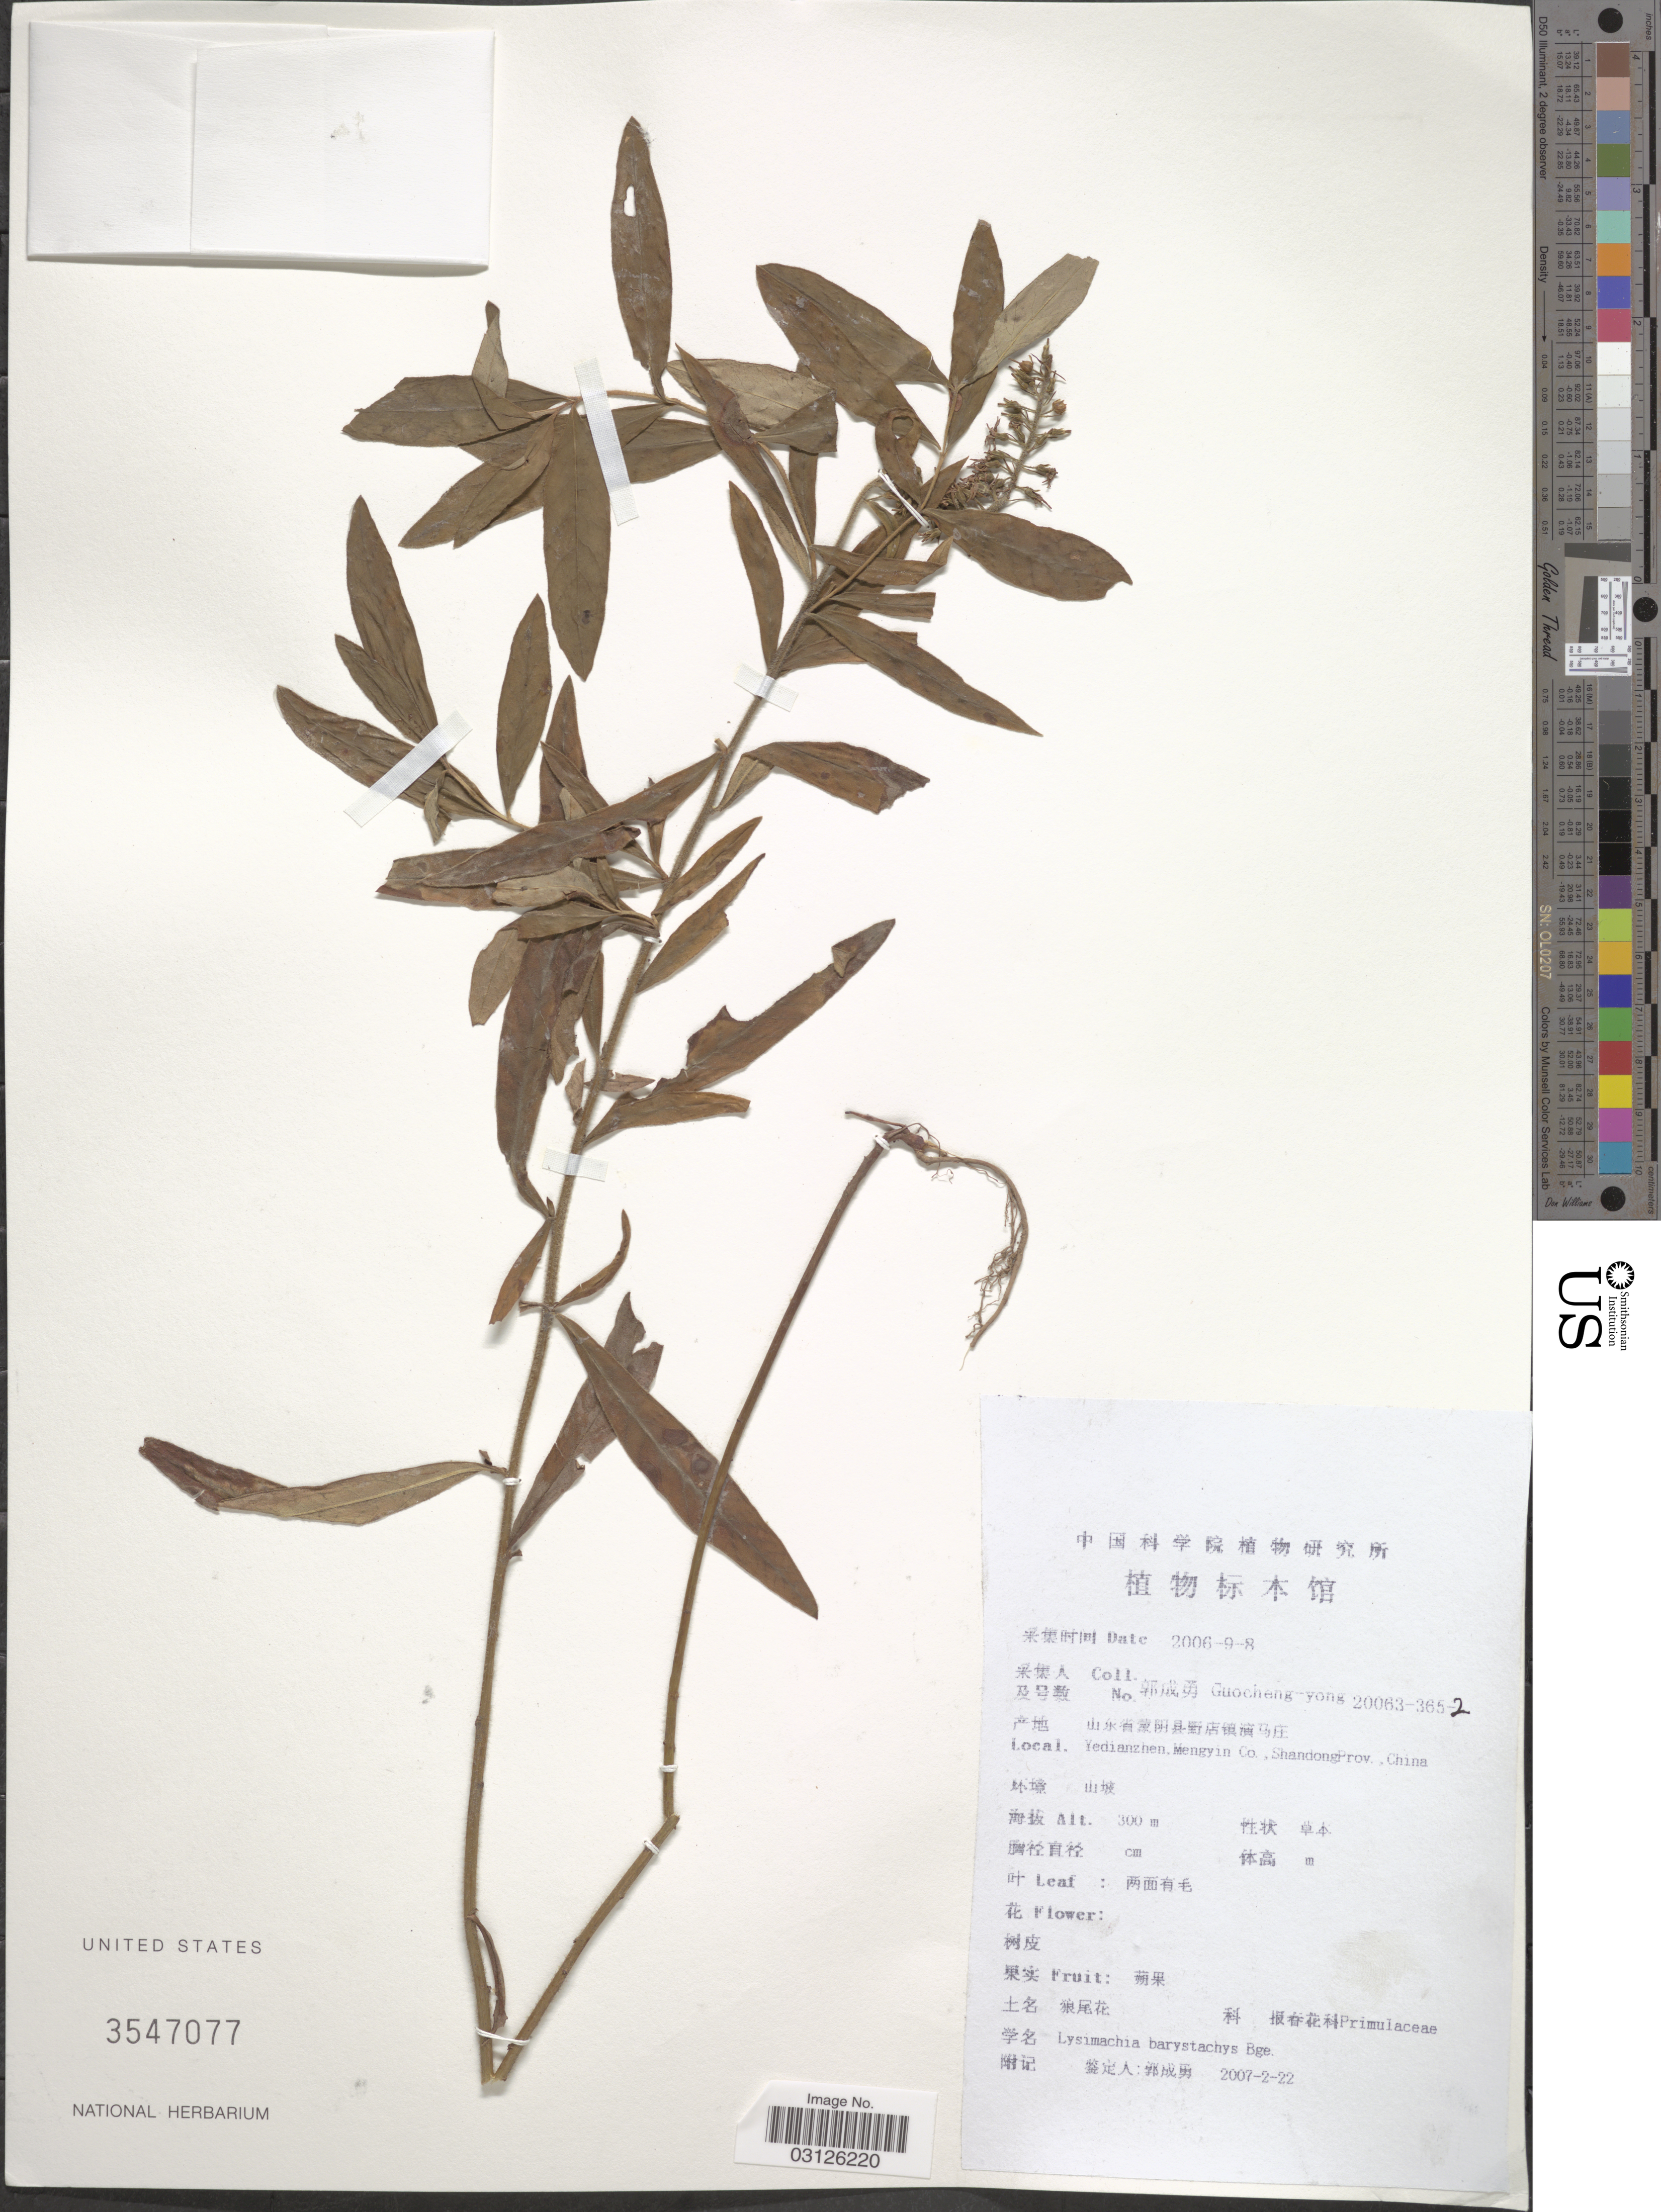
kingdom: Plantae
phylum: Tracheophyta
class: Magnoliopsida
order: Ericales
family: Primulaceae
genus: Lysimachia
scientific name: Lysimachia barystachys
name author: Bunge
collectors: Guo cheng-yong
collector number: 20063-365-2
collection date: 2006-09-08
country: China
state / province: Shandong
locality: Yedianzhen, Mengyin Co., Shandong Prov.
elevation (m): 300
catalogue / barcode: US 3547077